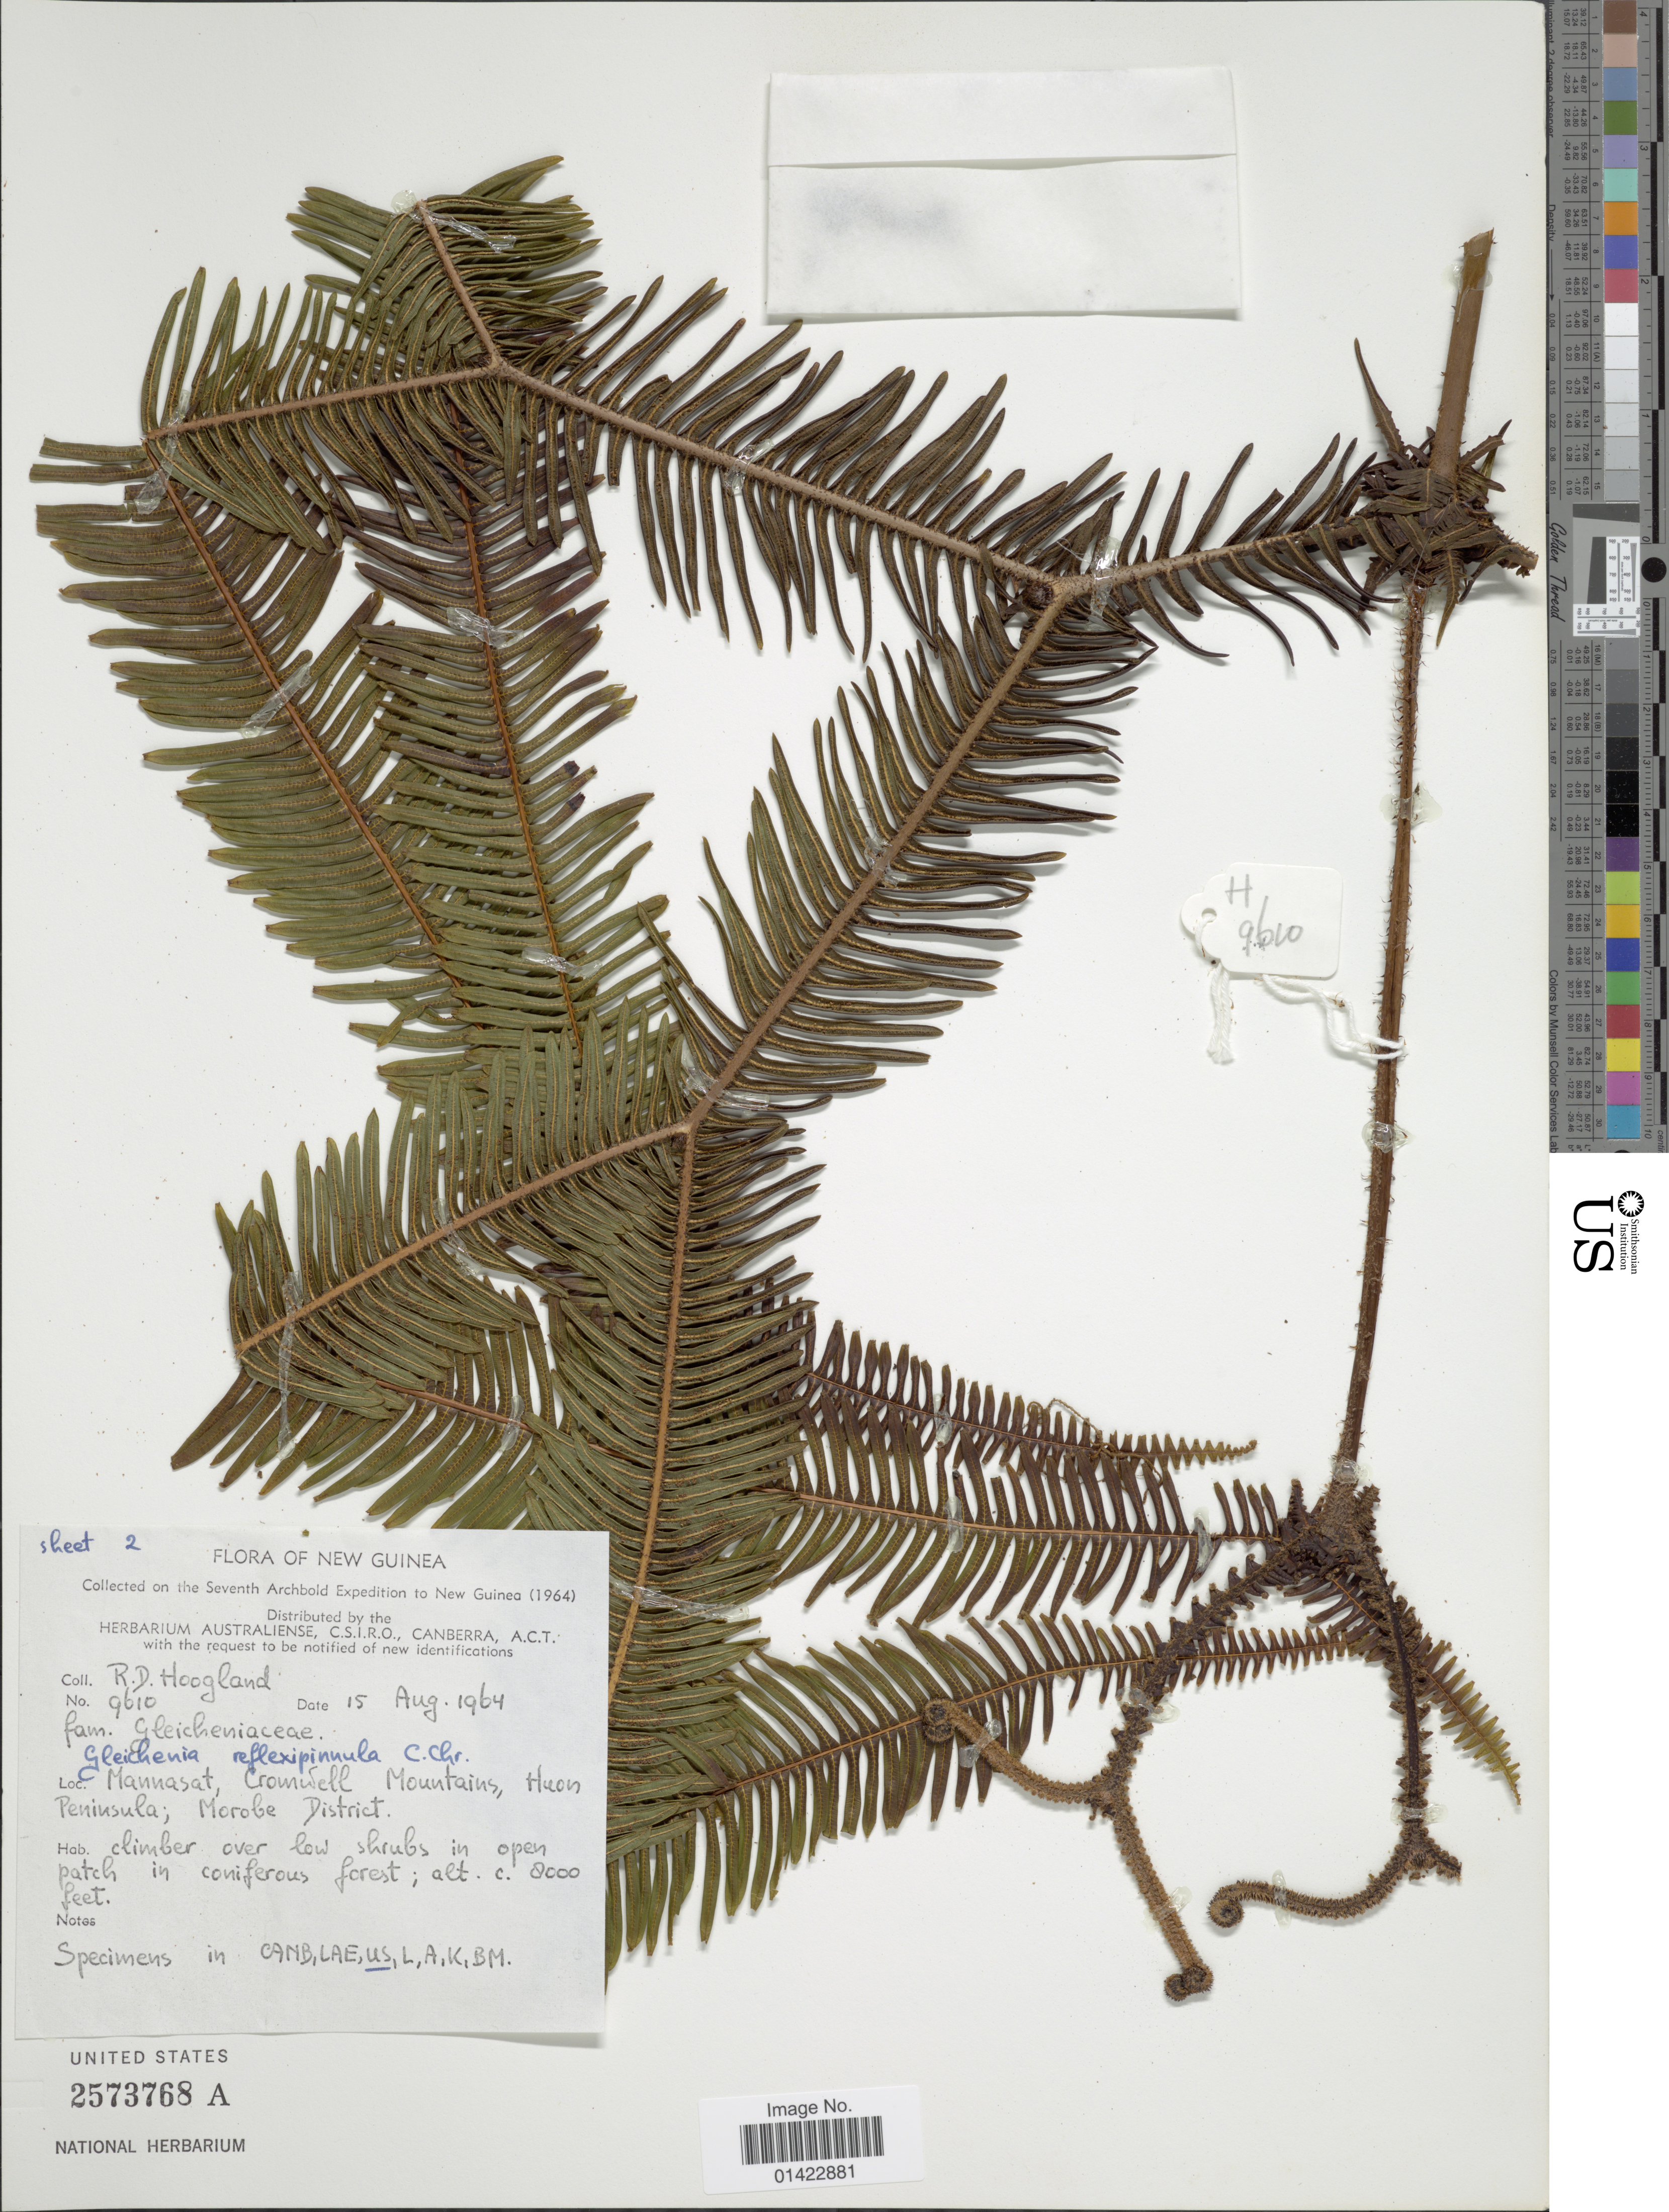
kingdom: Plantae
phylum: Tracheophyta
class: Polypodiopsida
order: Gleicheniales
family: Gleicheniaceae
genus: Sticherus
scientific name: Sticherus reflexipinnulus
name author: (C. Chr.) Copel.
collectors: R. D. Hoogland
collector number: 9610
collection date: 1964-08-15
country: Papua New Guinea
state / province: Morobe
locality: New Guinea, Mannasat, Cromwell Mountains,Huon Peninsula.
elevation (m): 2438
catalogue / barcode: US 2573768A